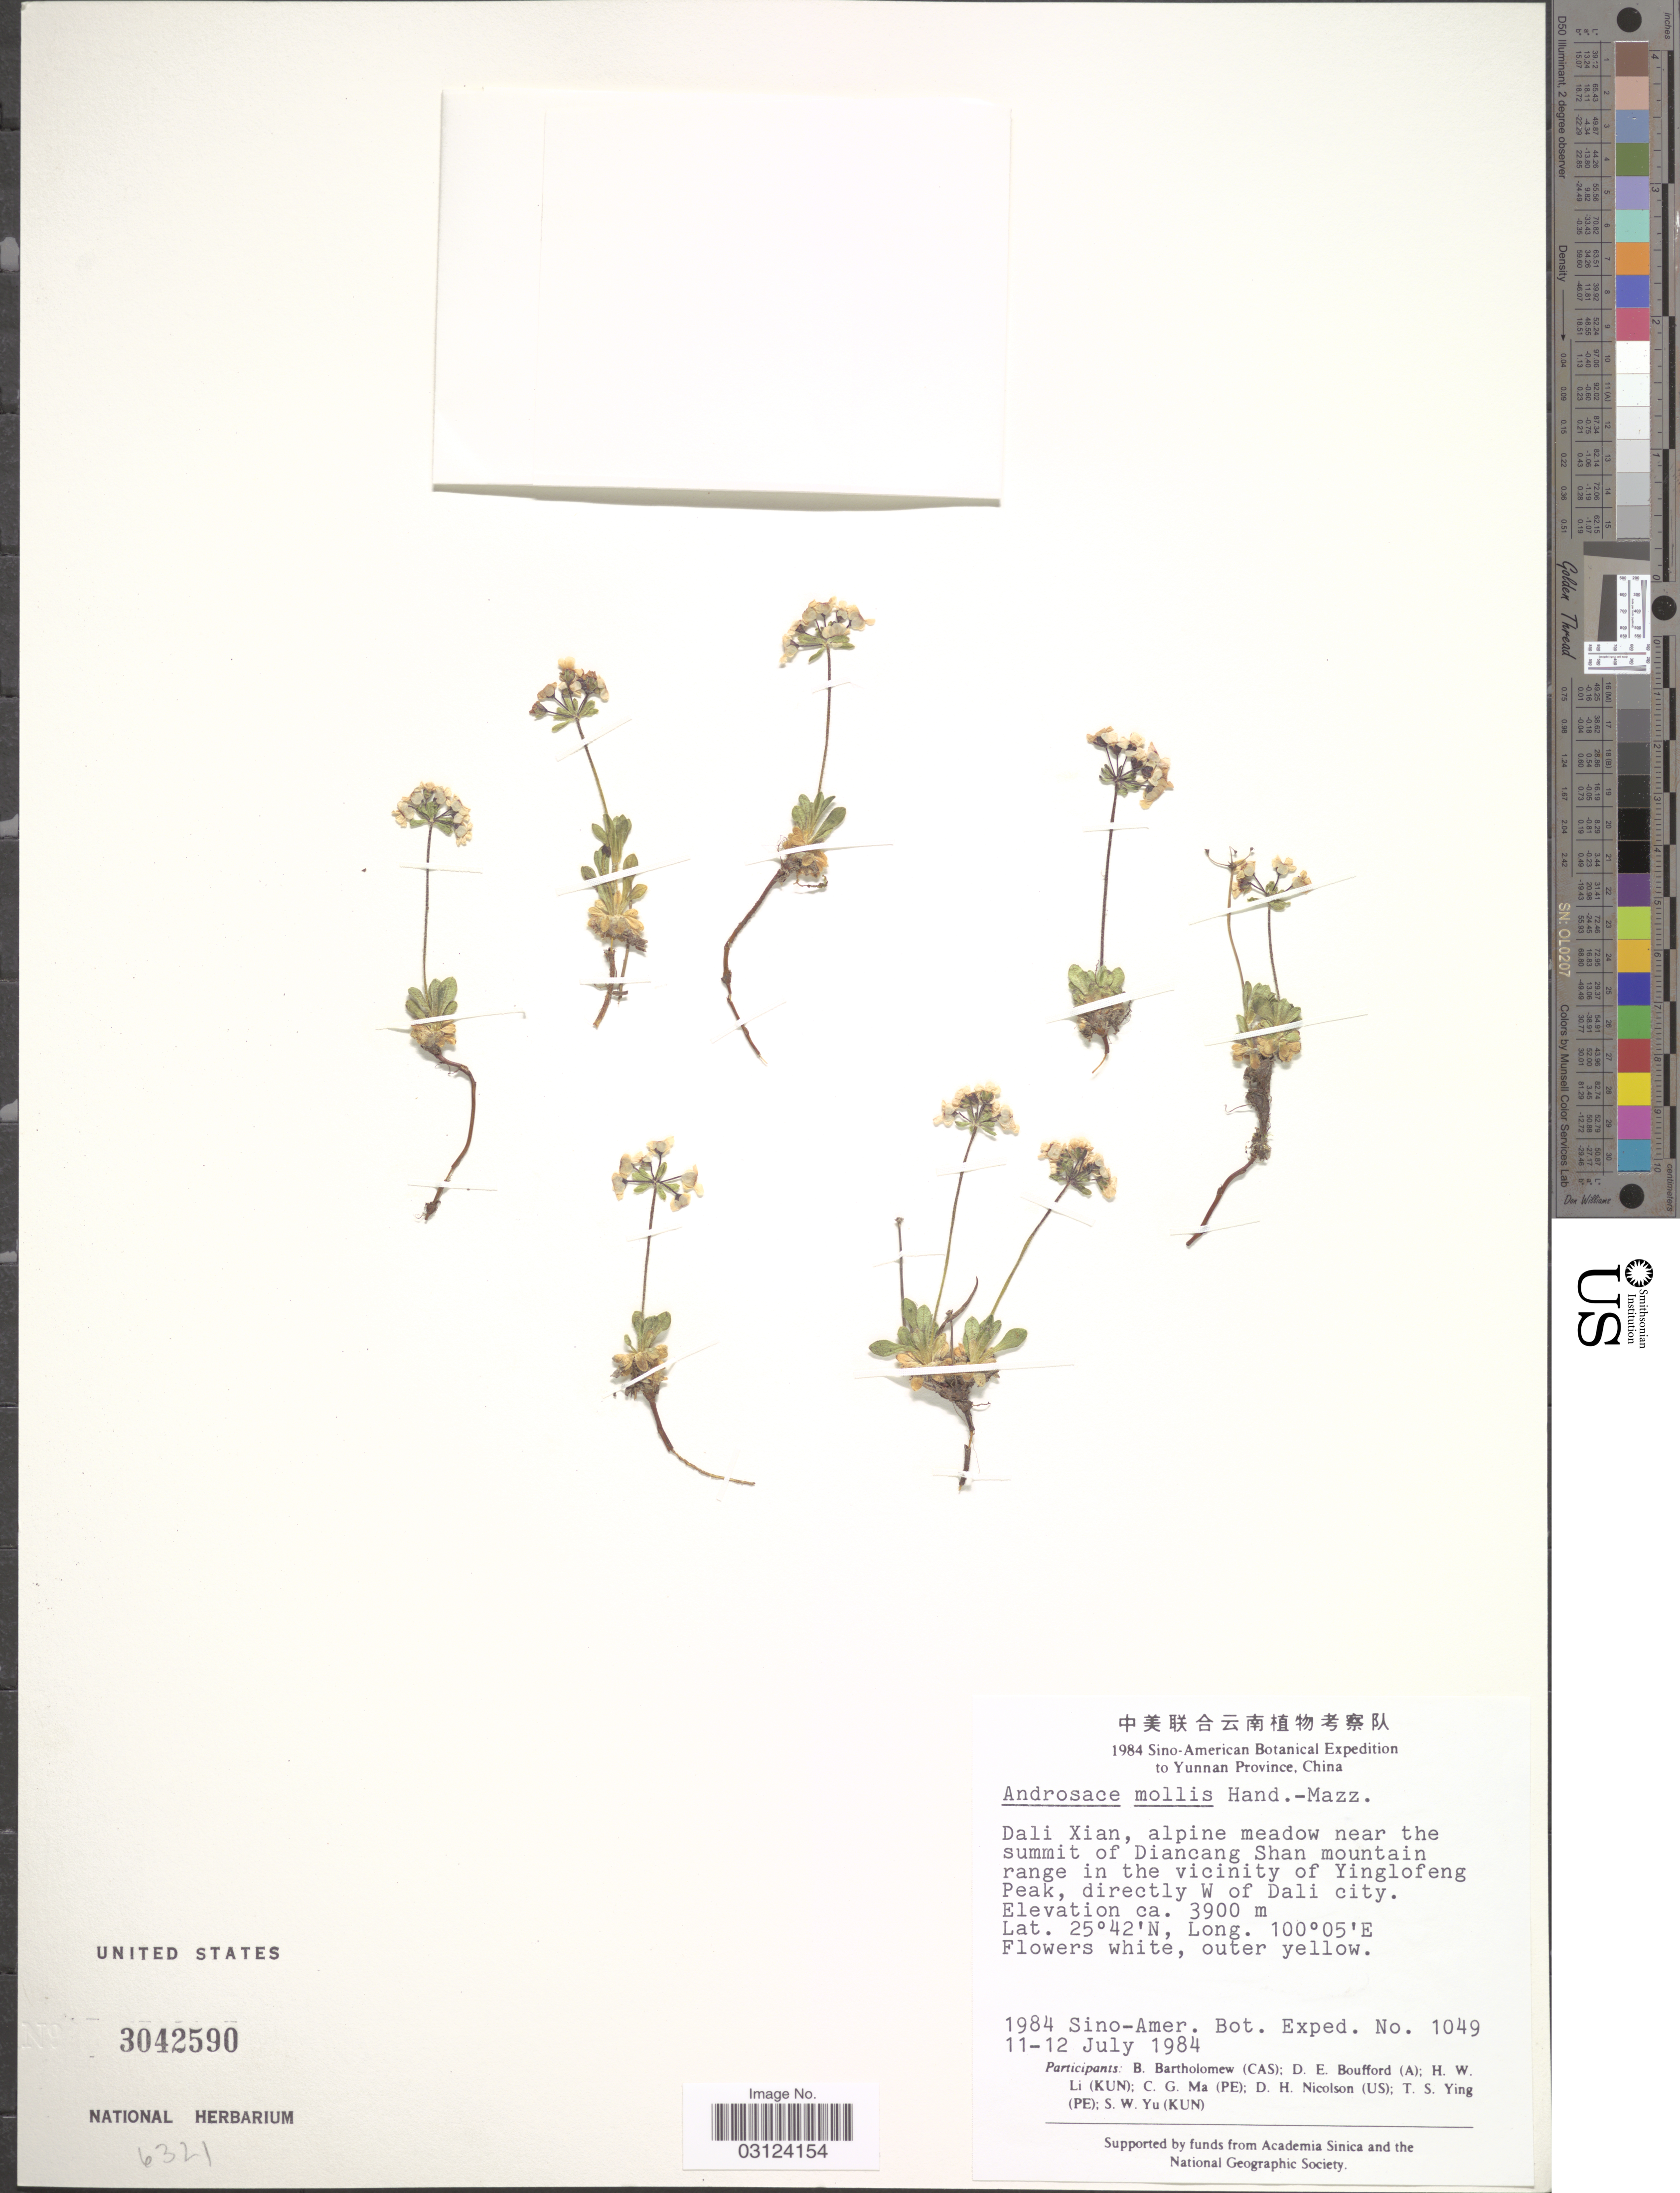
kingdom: Plantae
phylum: Tracheophyta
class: Magnoliopsida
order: Ericales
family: Primulaceae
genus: Androsace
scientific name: Androsace mollis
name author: Hand.-Mazz.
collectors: Sino-Amer. Bot. Exped. 1984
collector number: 1049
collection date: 1984-07-11/1984-07-12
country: China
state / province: Yunnan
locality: Dali Xian, alpine meadow near the summit of Diancang Shan mountain range in vicinity of Yinglofeng Peak, directly W of Dali city.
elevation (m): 3900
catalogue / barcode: US 3042590